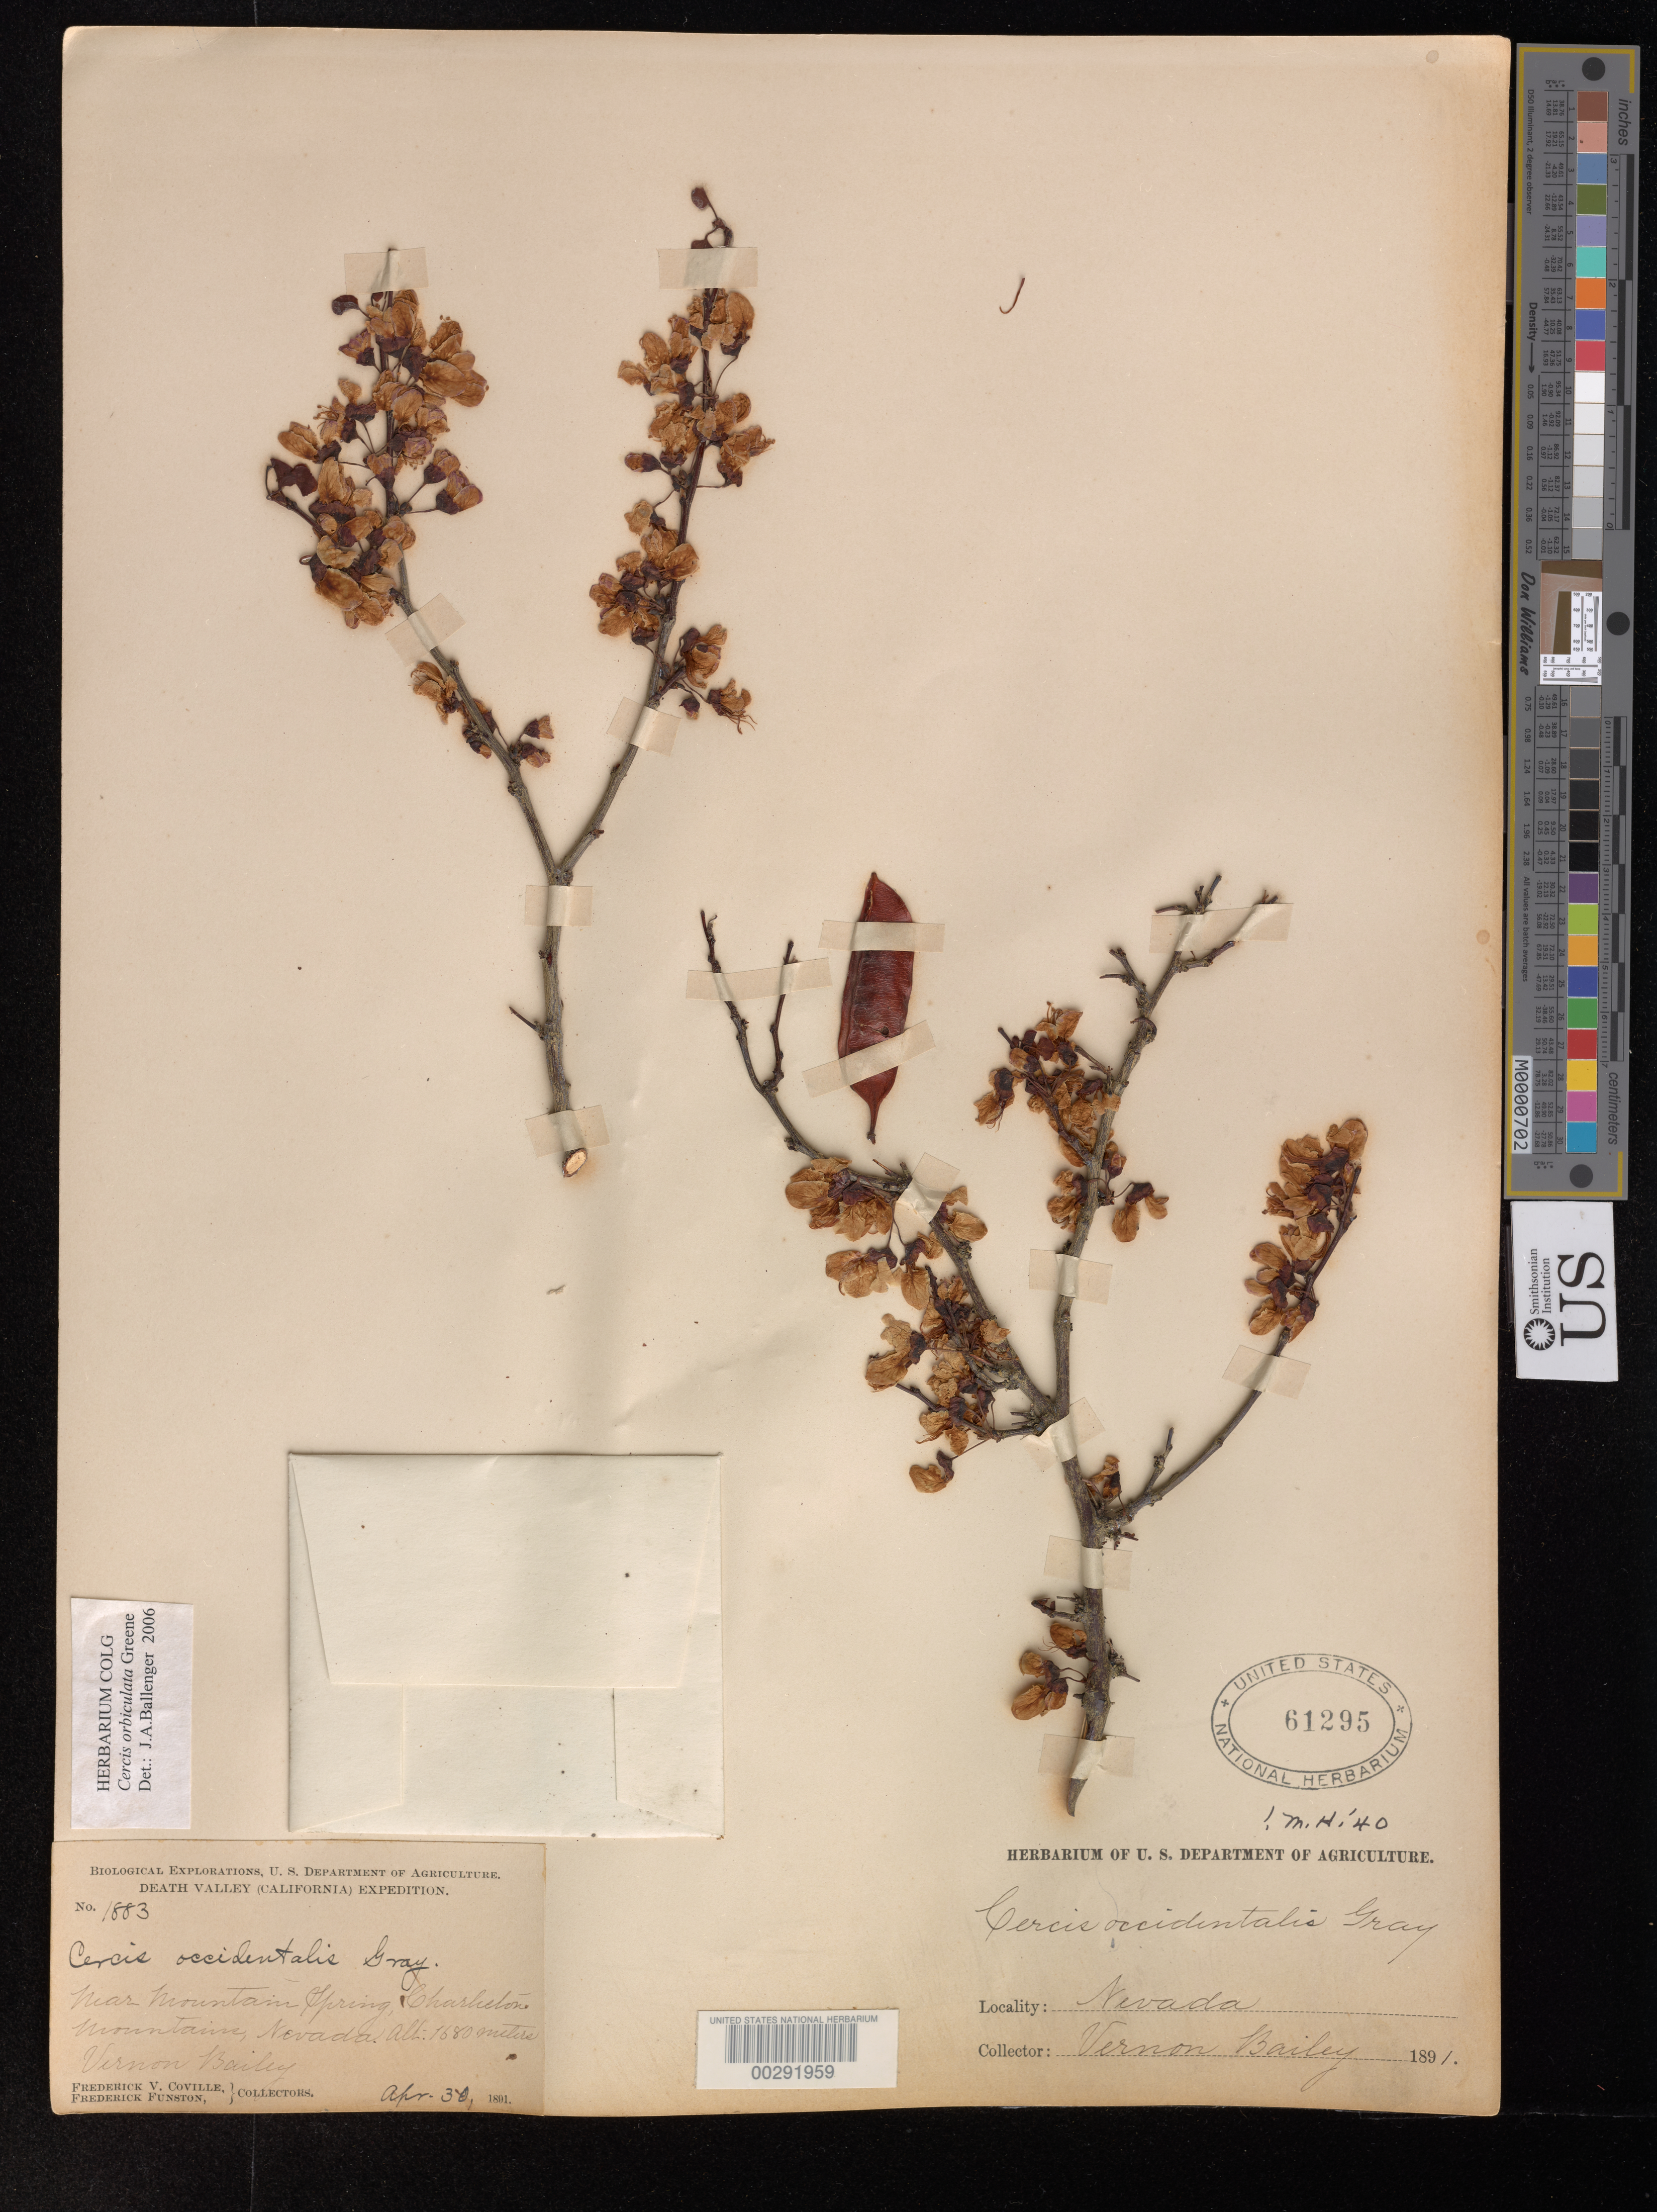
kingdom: Plantae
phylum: Tracheophyta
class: Magnoliopsida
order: Fabales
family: Fabaceae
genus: Cercis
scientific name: Cercis orbiculata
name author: Greene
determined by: Ballenger, J. A., (COLG), Columbus State University - Herbarium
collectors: V. O. Bailey, F. V. Coville & F. Funston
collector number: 1883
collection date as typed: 30 Apr 1891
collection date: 1891-04-30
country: United States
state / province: Nevada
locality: Near mountain spring, charlieton mountains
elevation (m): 1580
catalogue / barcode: US 61295